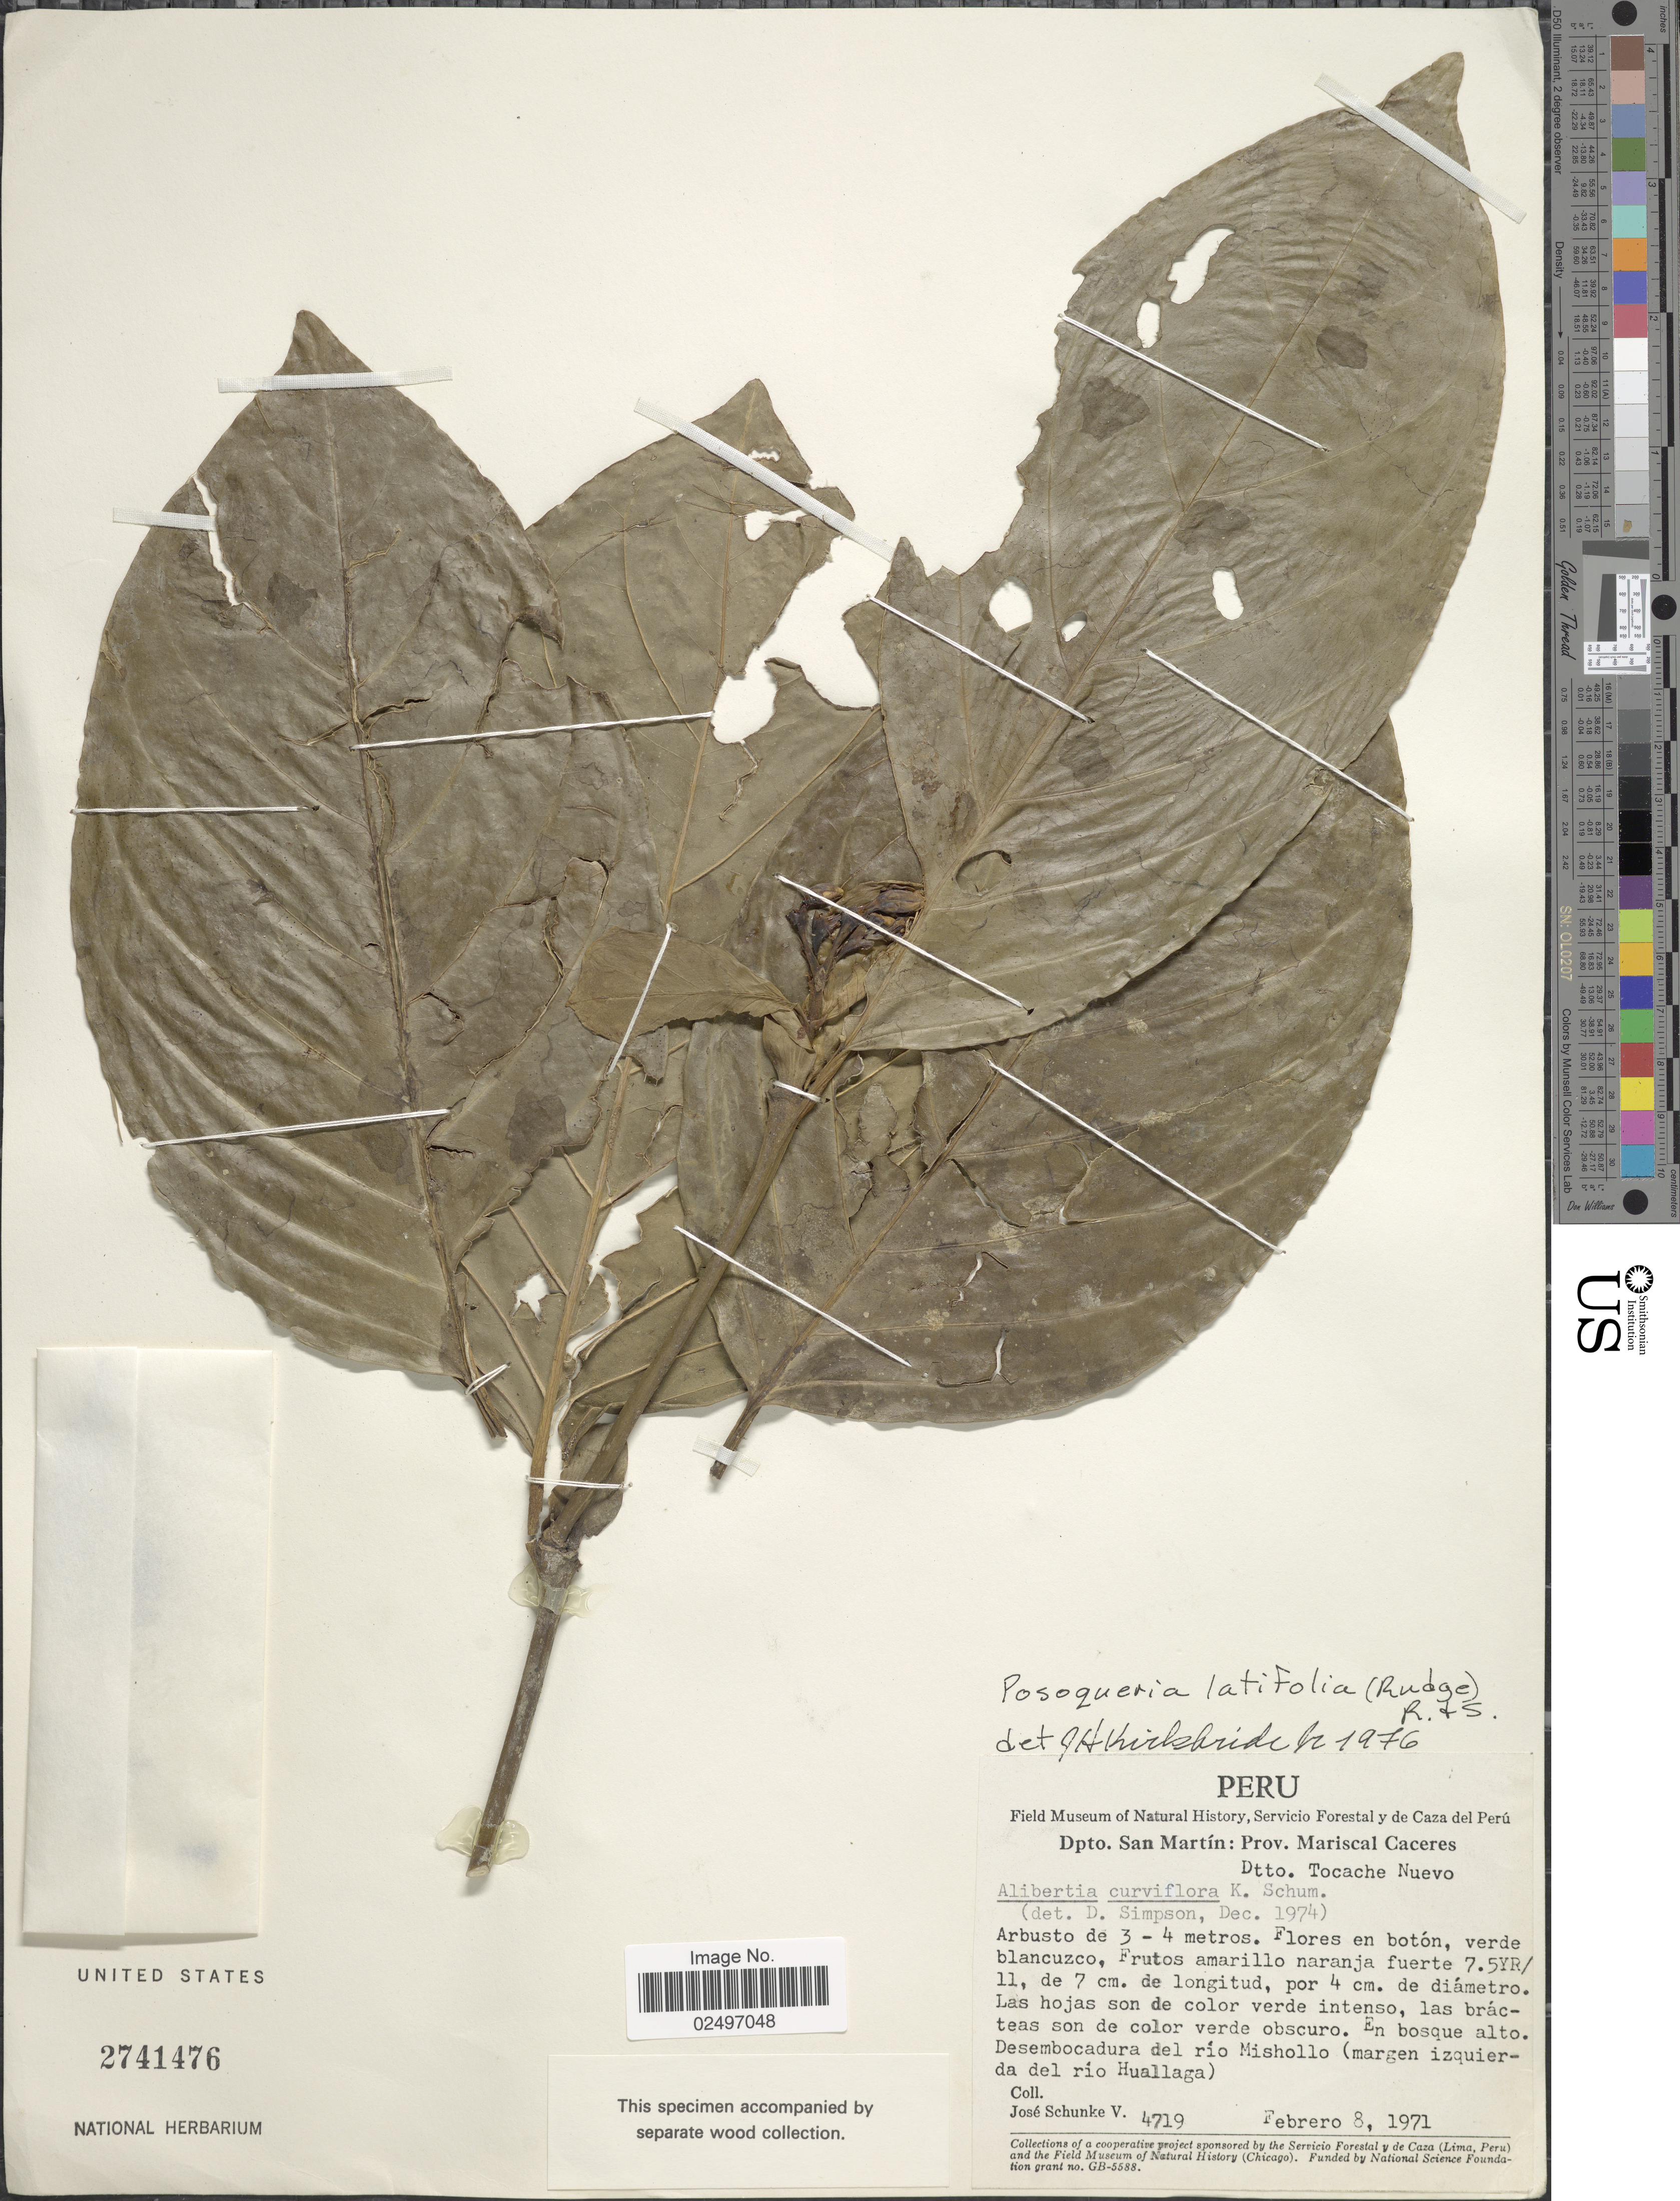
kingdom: Plantae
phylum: Tracheophyta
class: Magnoliopsida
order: Gentianales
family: Rubiaceae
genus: Posoqueria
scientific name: Posoqueria latifolia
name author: (Rudge) Roem. & Schult.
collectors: J. Schunke Vigo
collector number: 4719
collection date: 1971-02-08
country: Peru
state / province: San Martín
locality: Dpto San Martín: Prov. Mariscal Caceres, Dtto Tocache Nuevo. En bosque alto. Desembocadura del río Mishollo (margen izquierda del río Huallaga)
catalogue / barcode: US 2741476